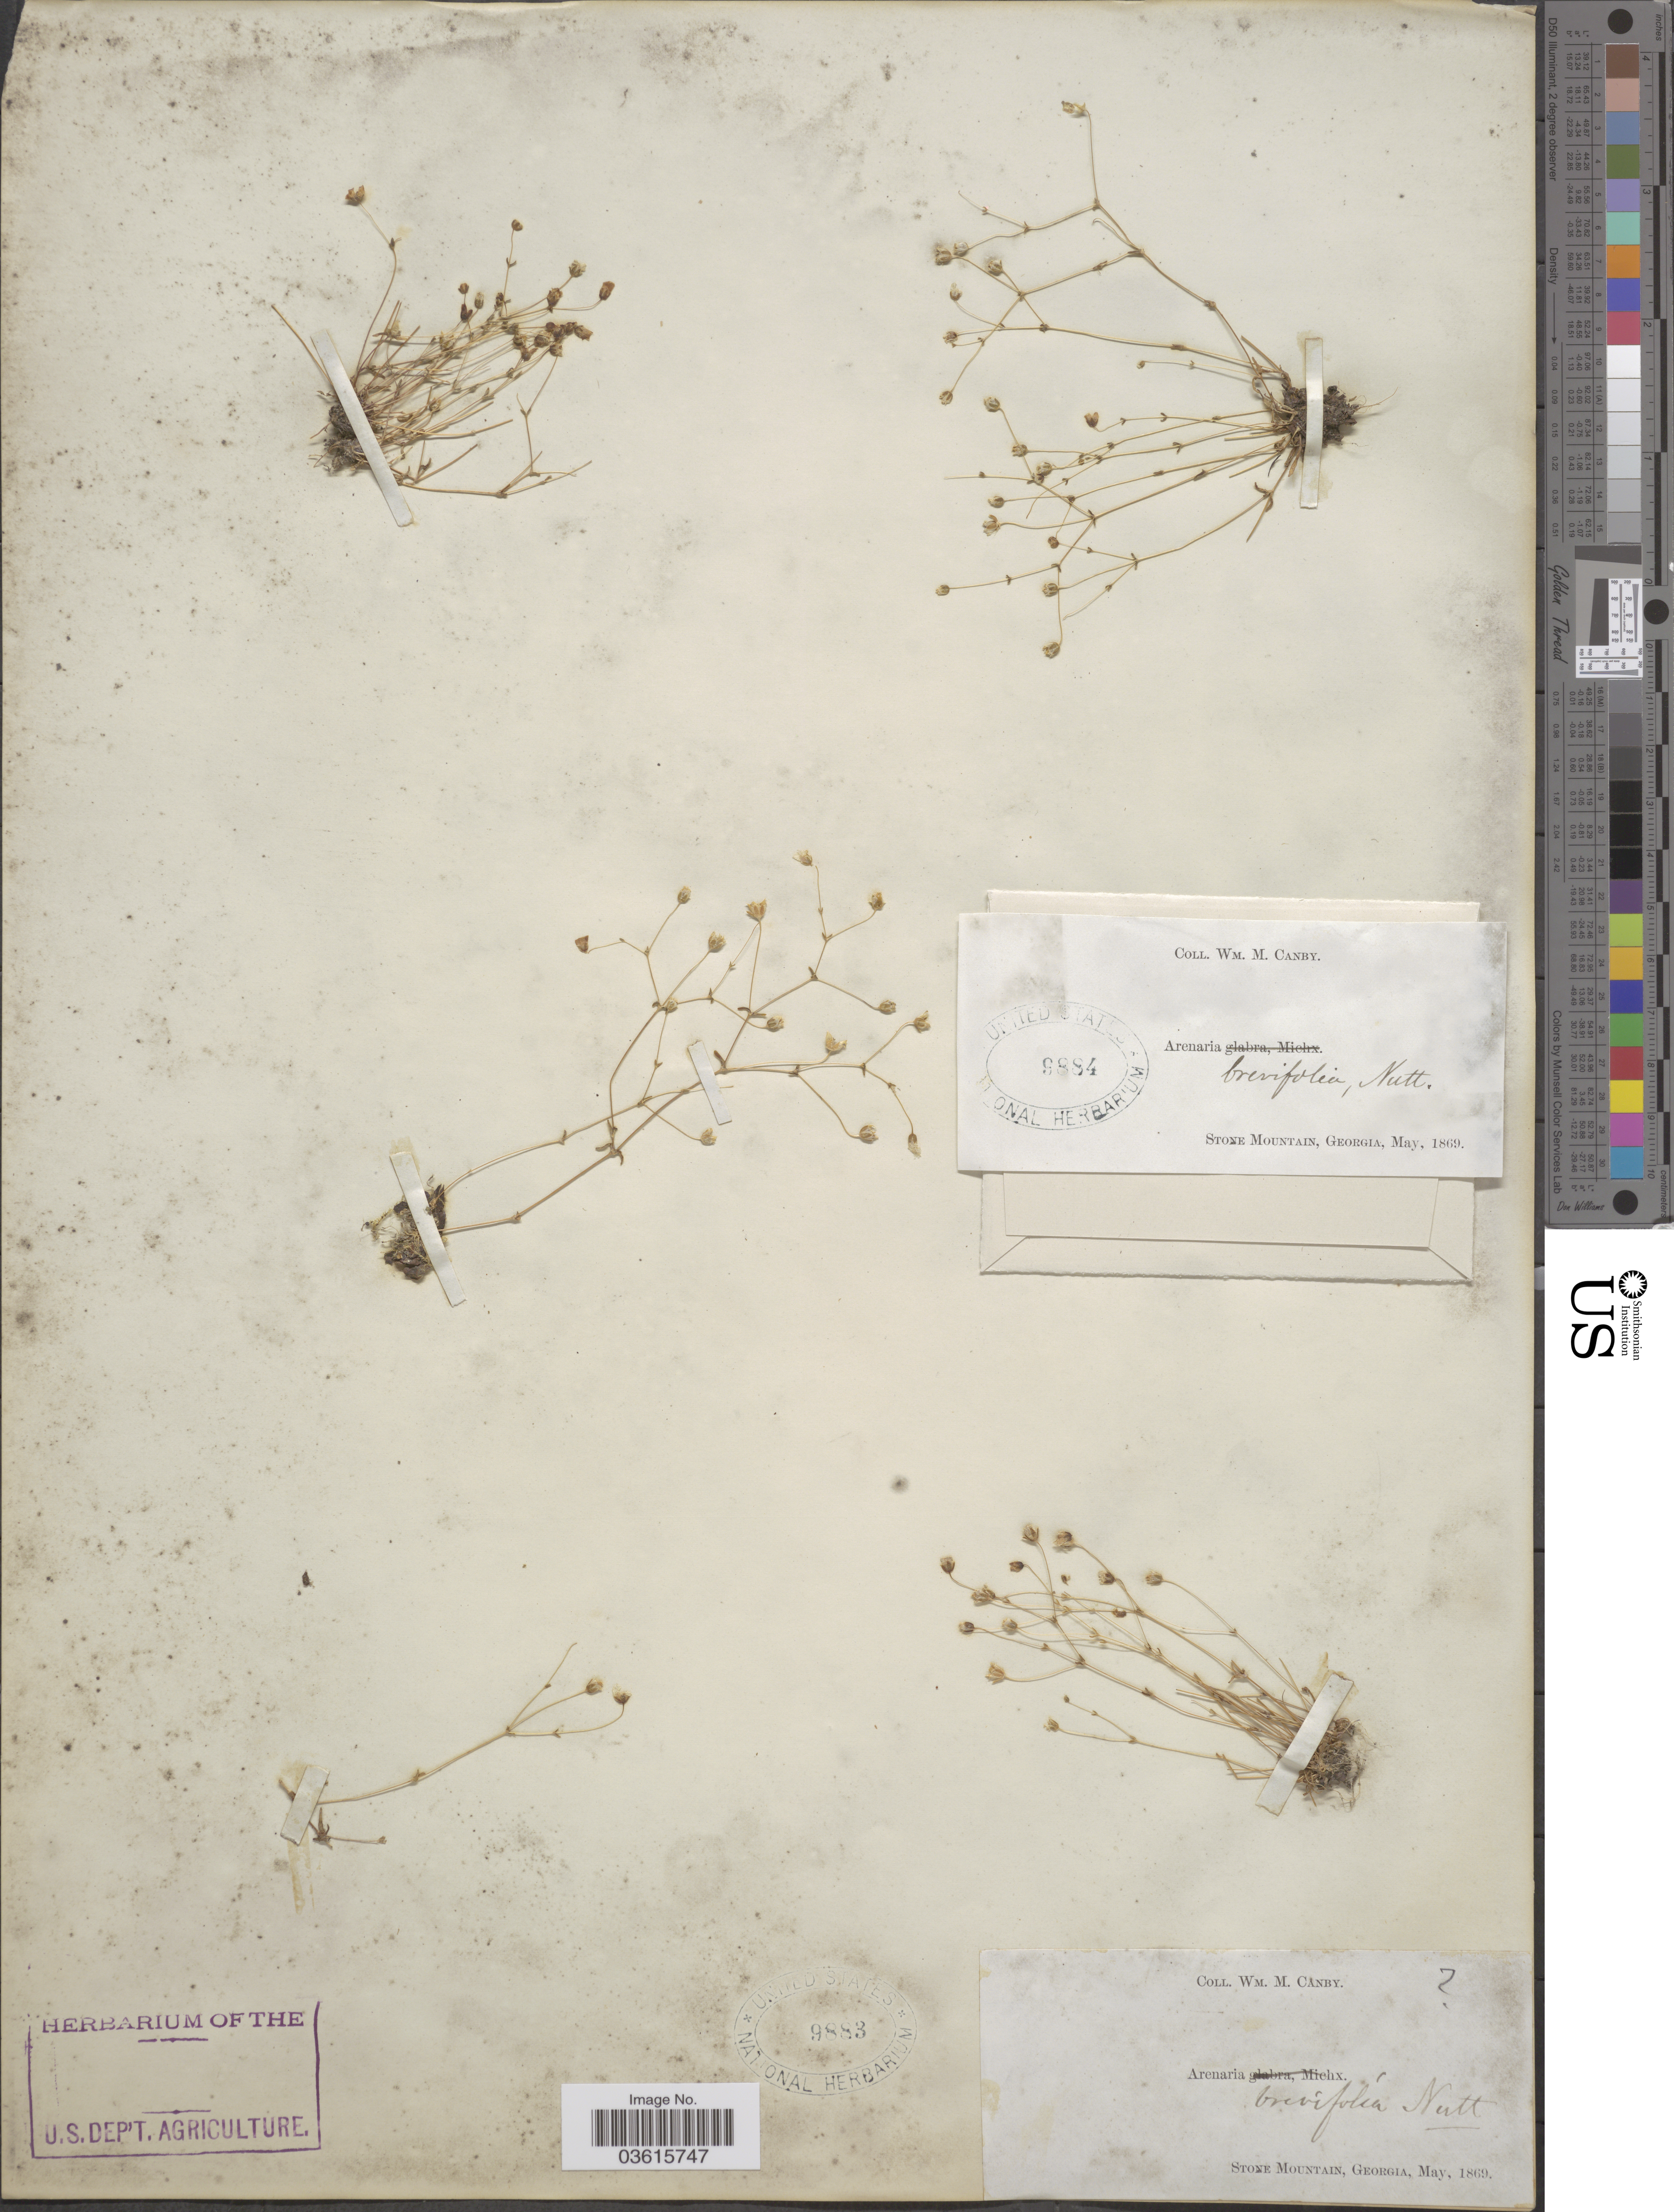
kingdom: Plantae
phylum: Tracheophyta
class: Magnoliopsida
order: Caryophyllales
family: Caryophyllaceae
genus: Minuartia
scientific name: Minuartia brevifolia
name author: Mattf.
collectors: W. M. Canby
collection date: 1869-05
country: United States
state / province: Georgia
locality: Stone Mountain.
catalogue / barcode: US 9884